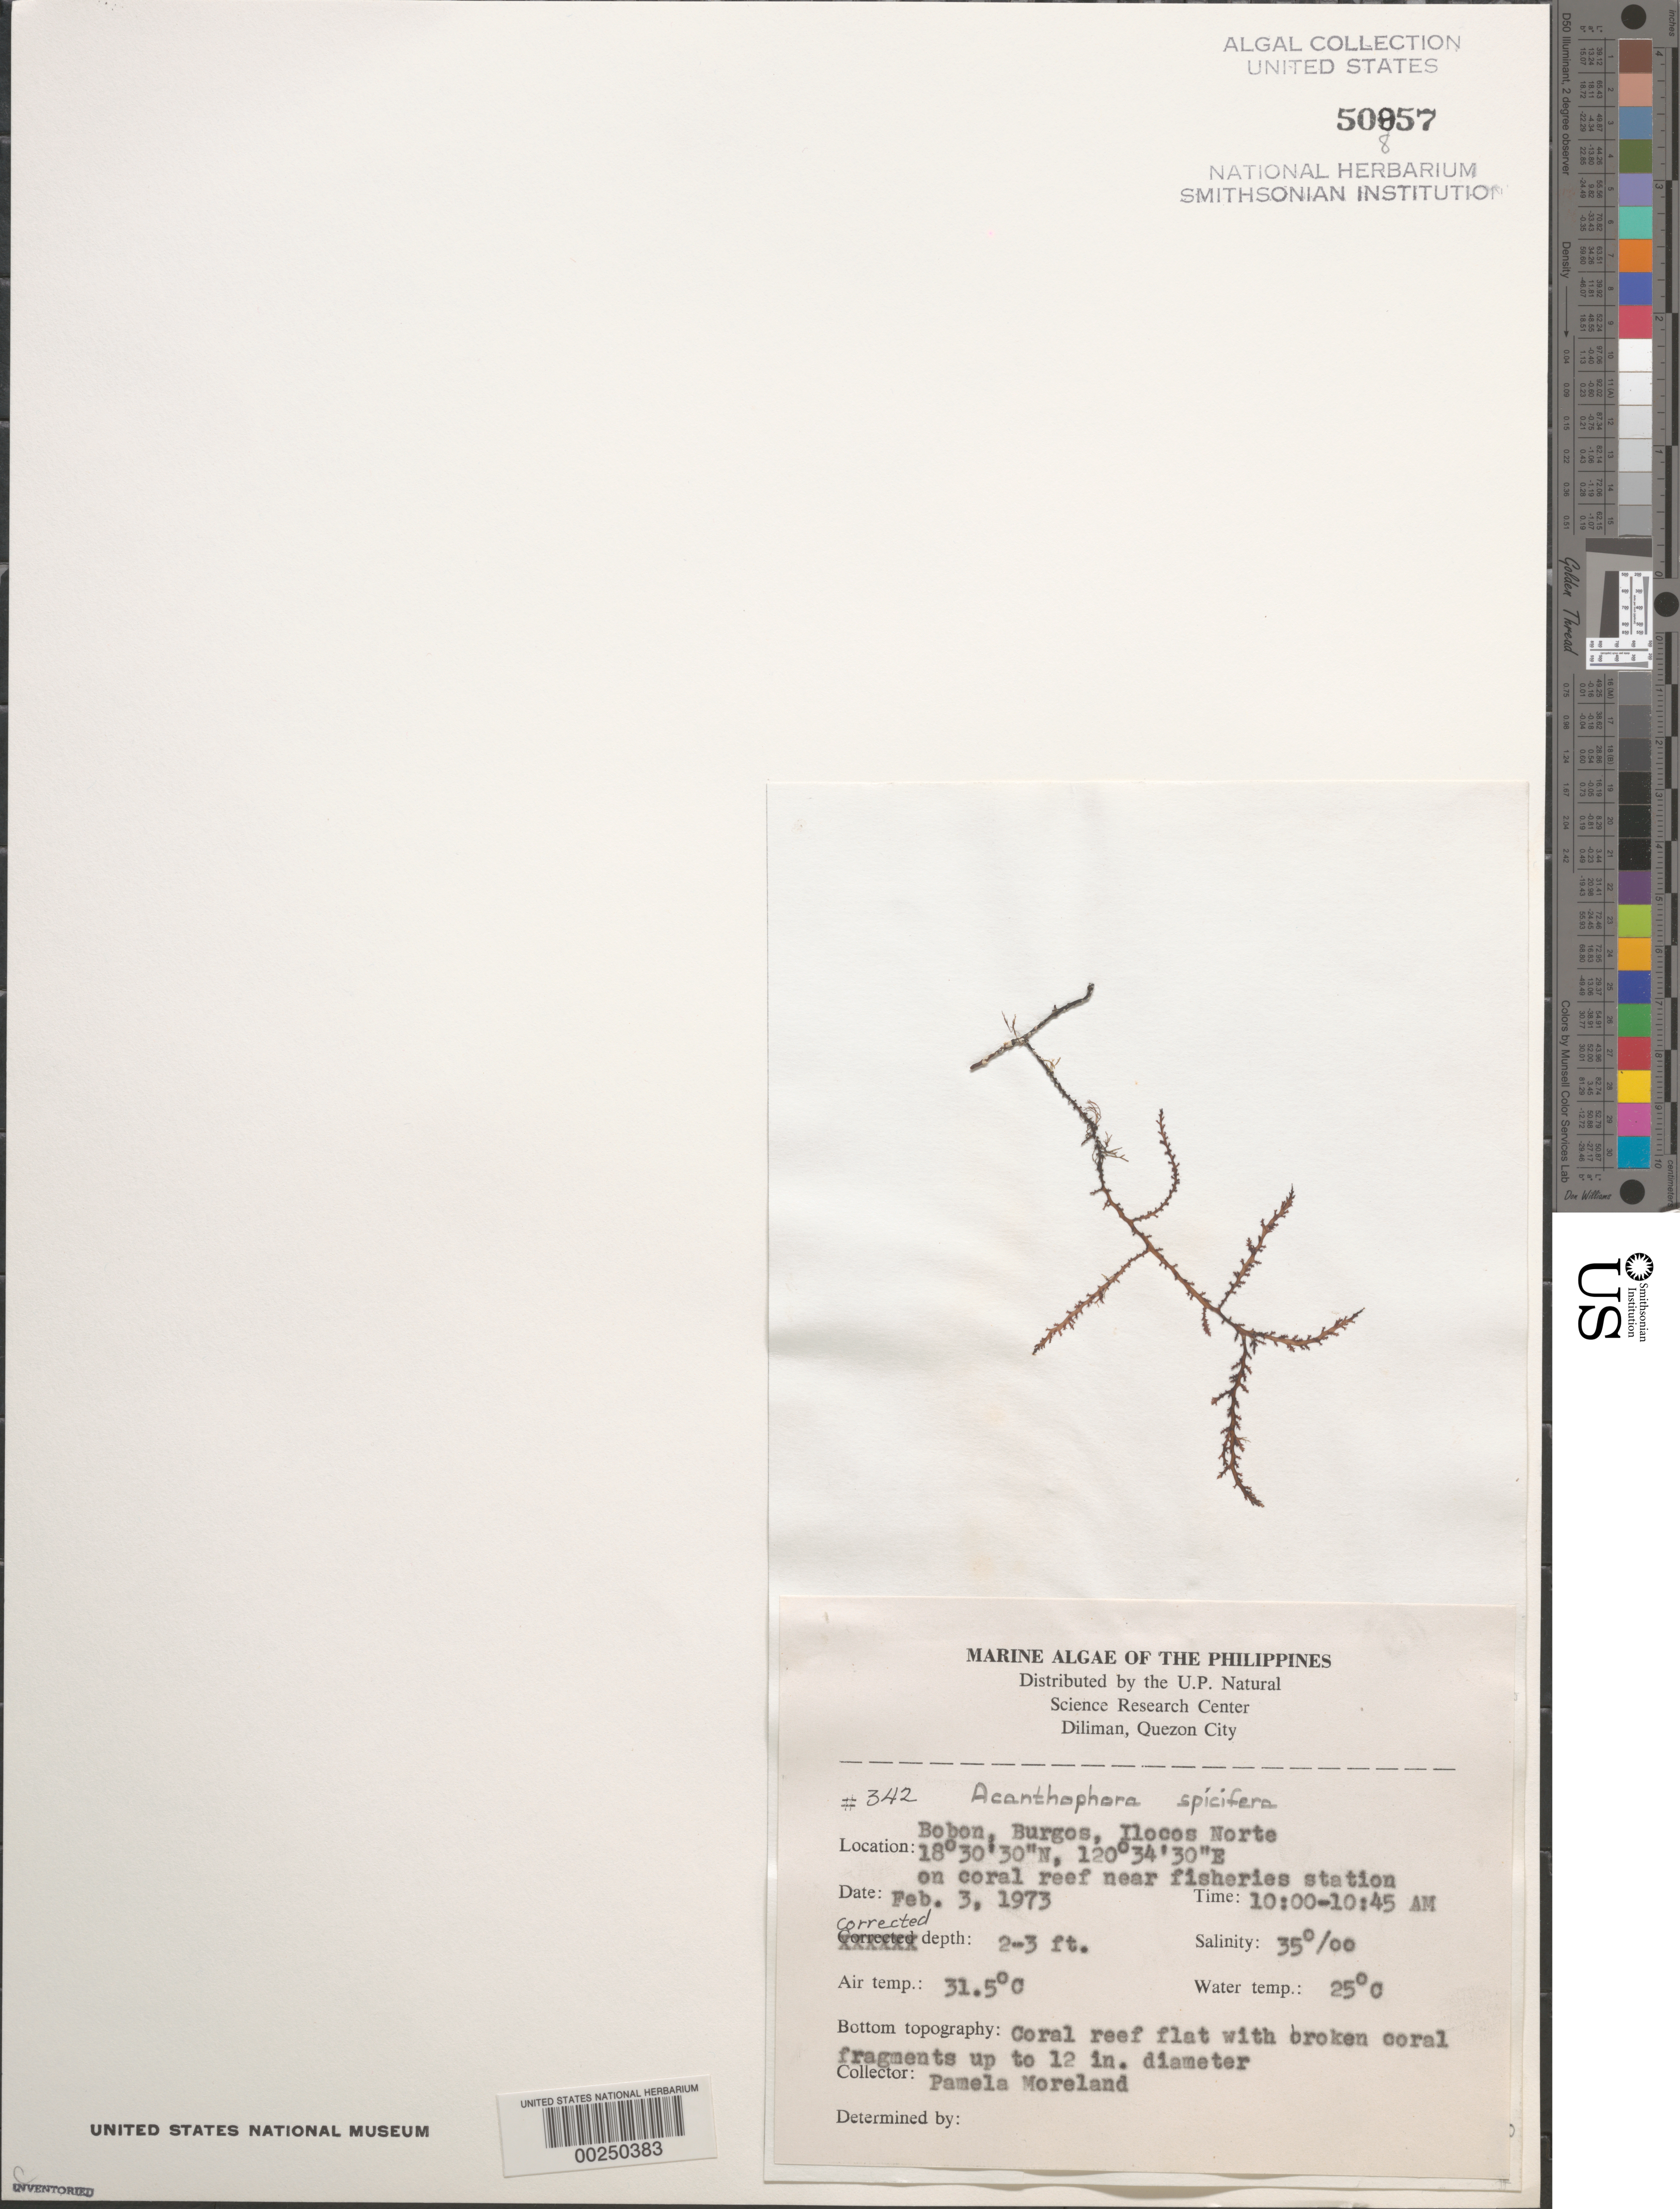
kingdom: Plantae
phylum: Rhodophyta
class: Florideophyceae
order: Ceramiales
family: Rhodomelaceae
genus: Acanthophora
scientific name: Acanthophora spicifera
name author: (Vahl) Børgesen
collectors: P. Moreland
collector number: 342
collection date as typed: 03 Feb 1973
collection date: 1973-02-03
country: Philippines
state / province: Ilocos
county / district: Ilocos Norte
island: Luzon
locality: Bobon, Burgos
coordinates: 18 30' 30" N, 120 34' 30" E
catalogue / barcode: US 50857